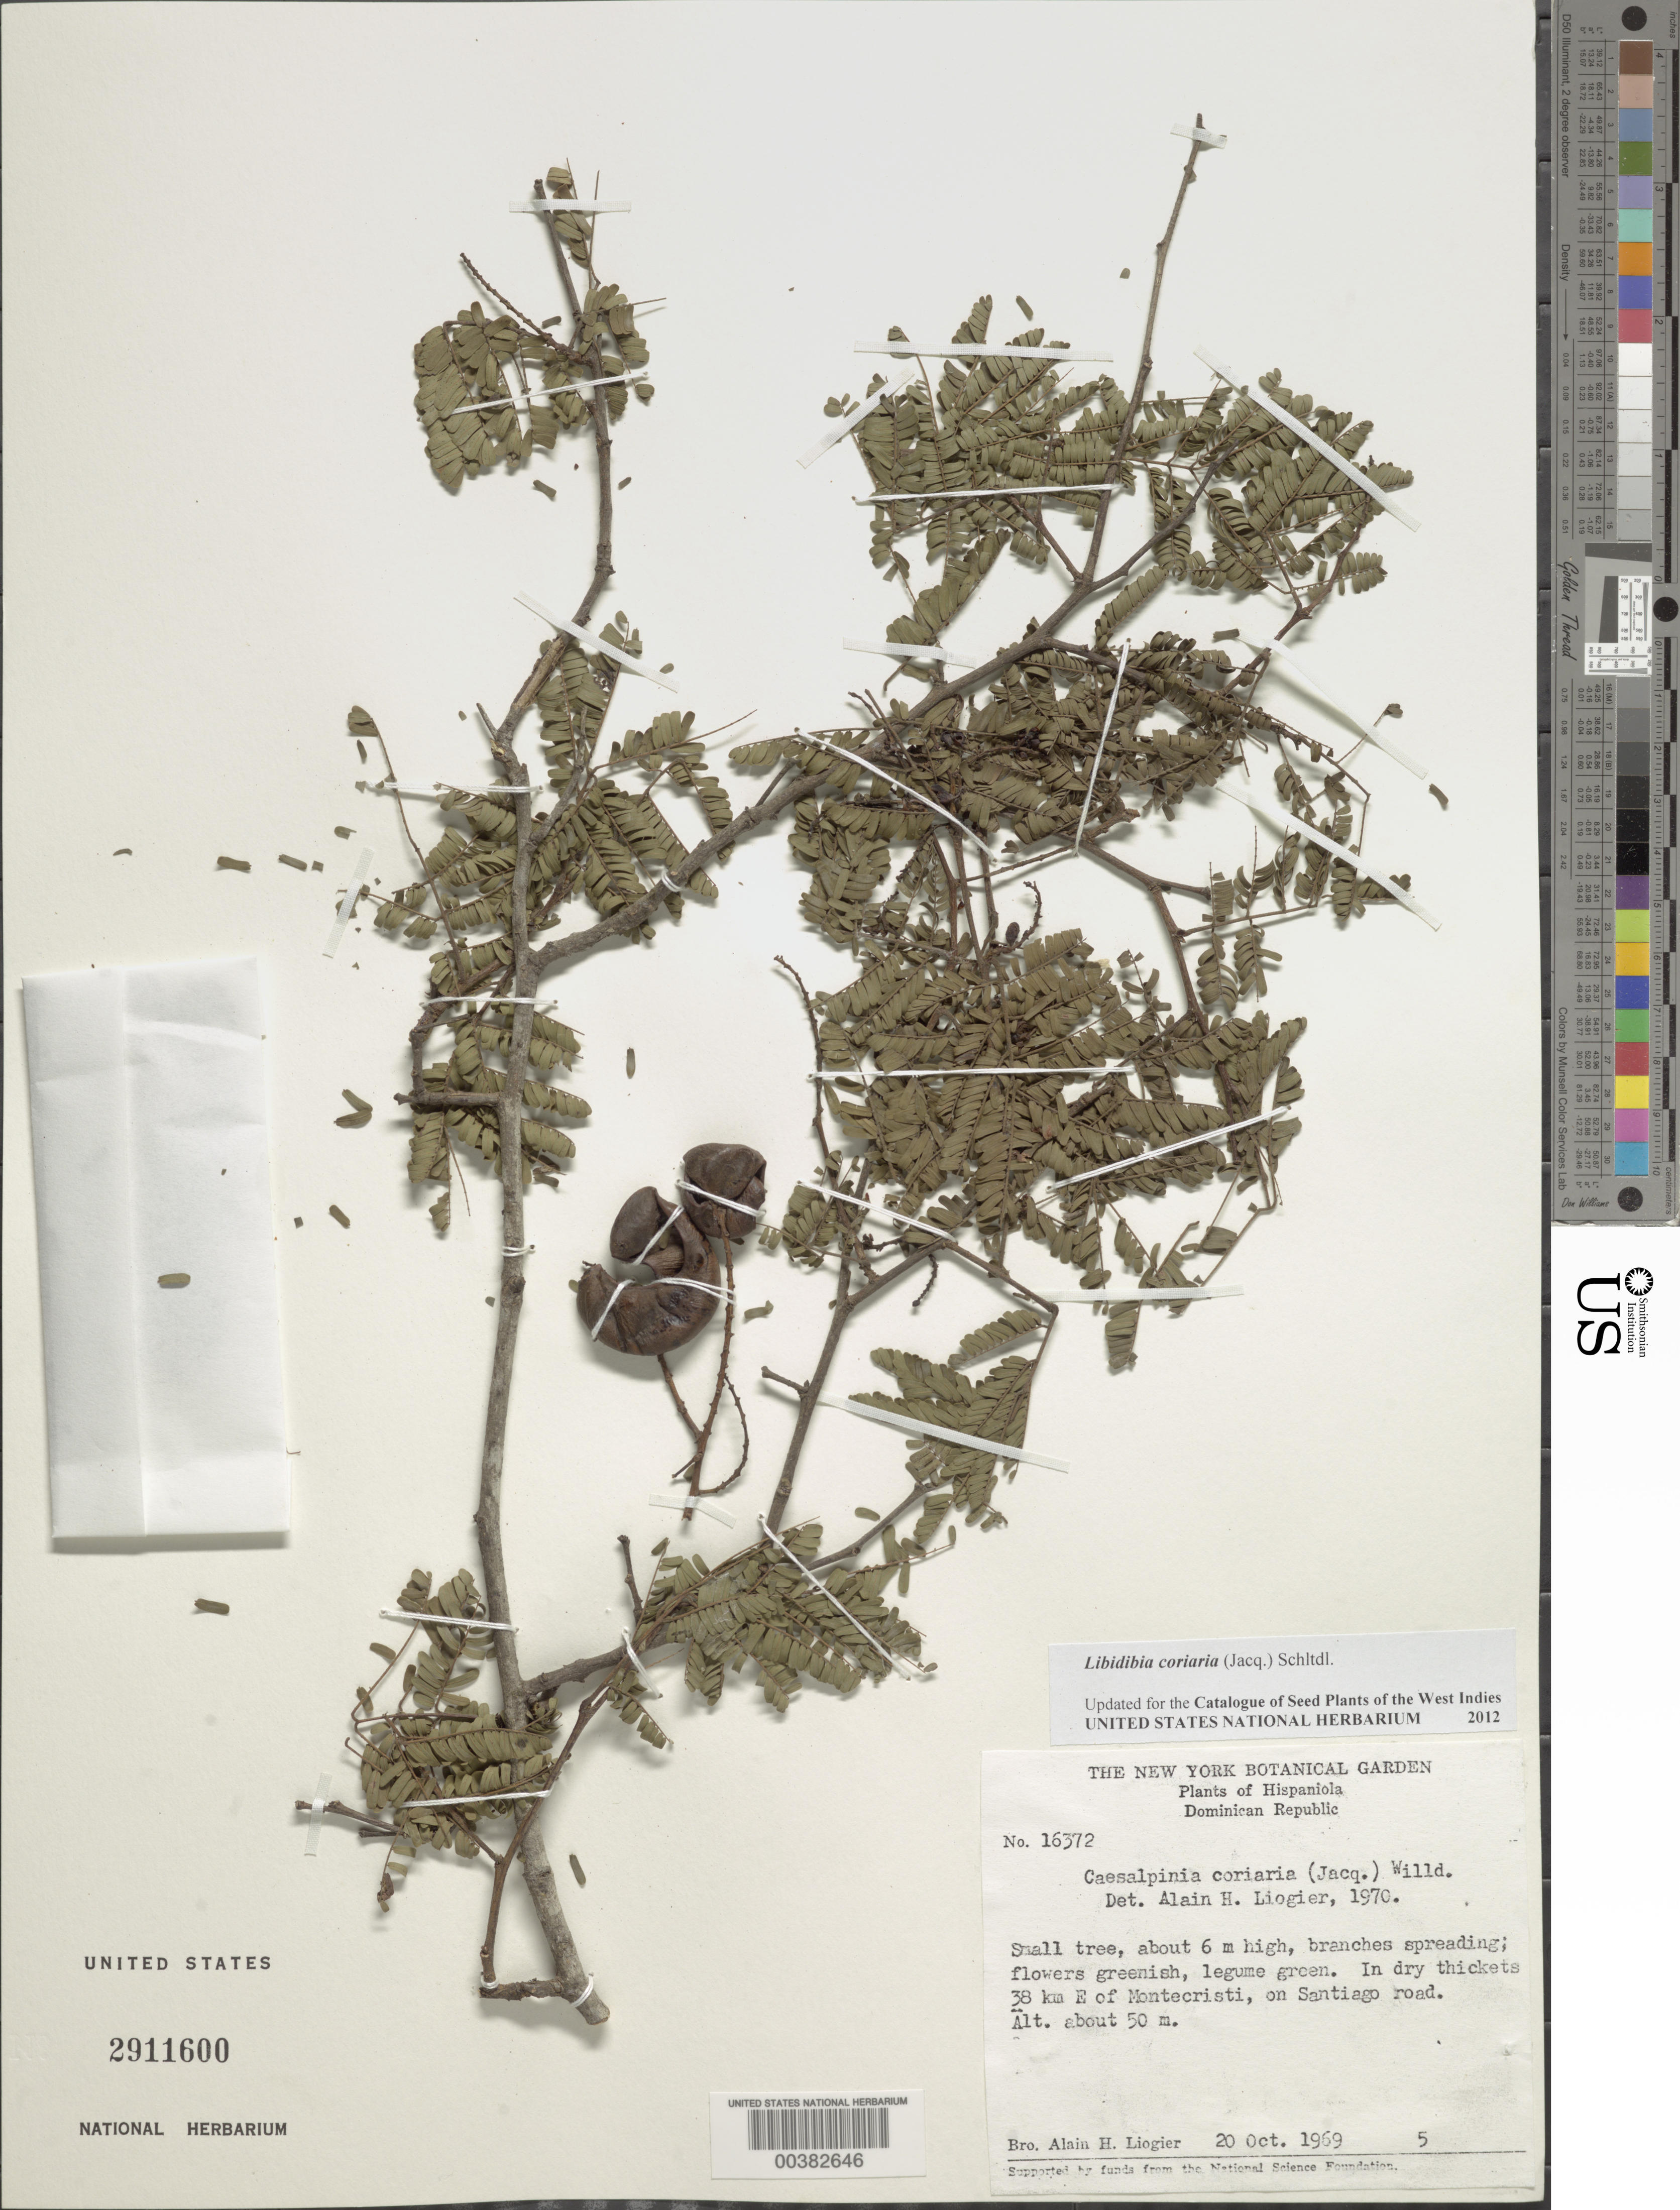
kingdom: Plantae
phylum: Tracheophyta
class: Magnoliopsida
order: Fabales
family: Fabaceae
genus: Libidibia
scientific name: Libidibia coriaria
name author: (Jacq.) Schltdl.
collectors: A. H. Liogier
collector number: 16372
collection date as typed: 20 Oct 1969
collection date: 1969-10-20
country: Dominican Republic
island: Hispaniola Island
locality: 38 km e of montecristi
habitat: In dry thickets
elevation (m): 50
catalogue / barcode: US 2911600